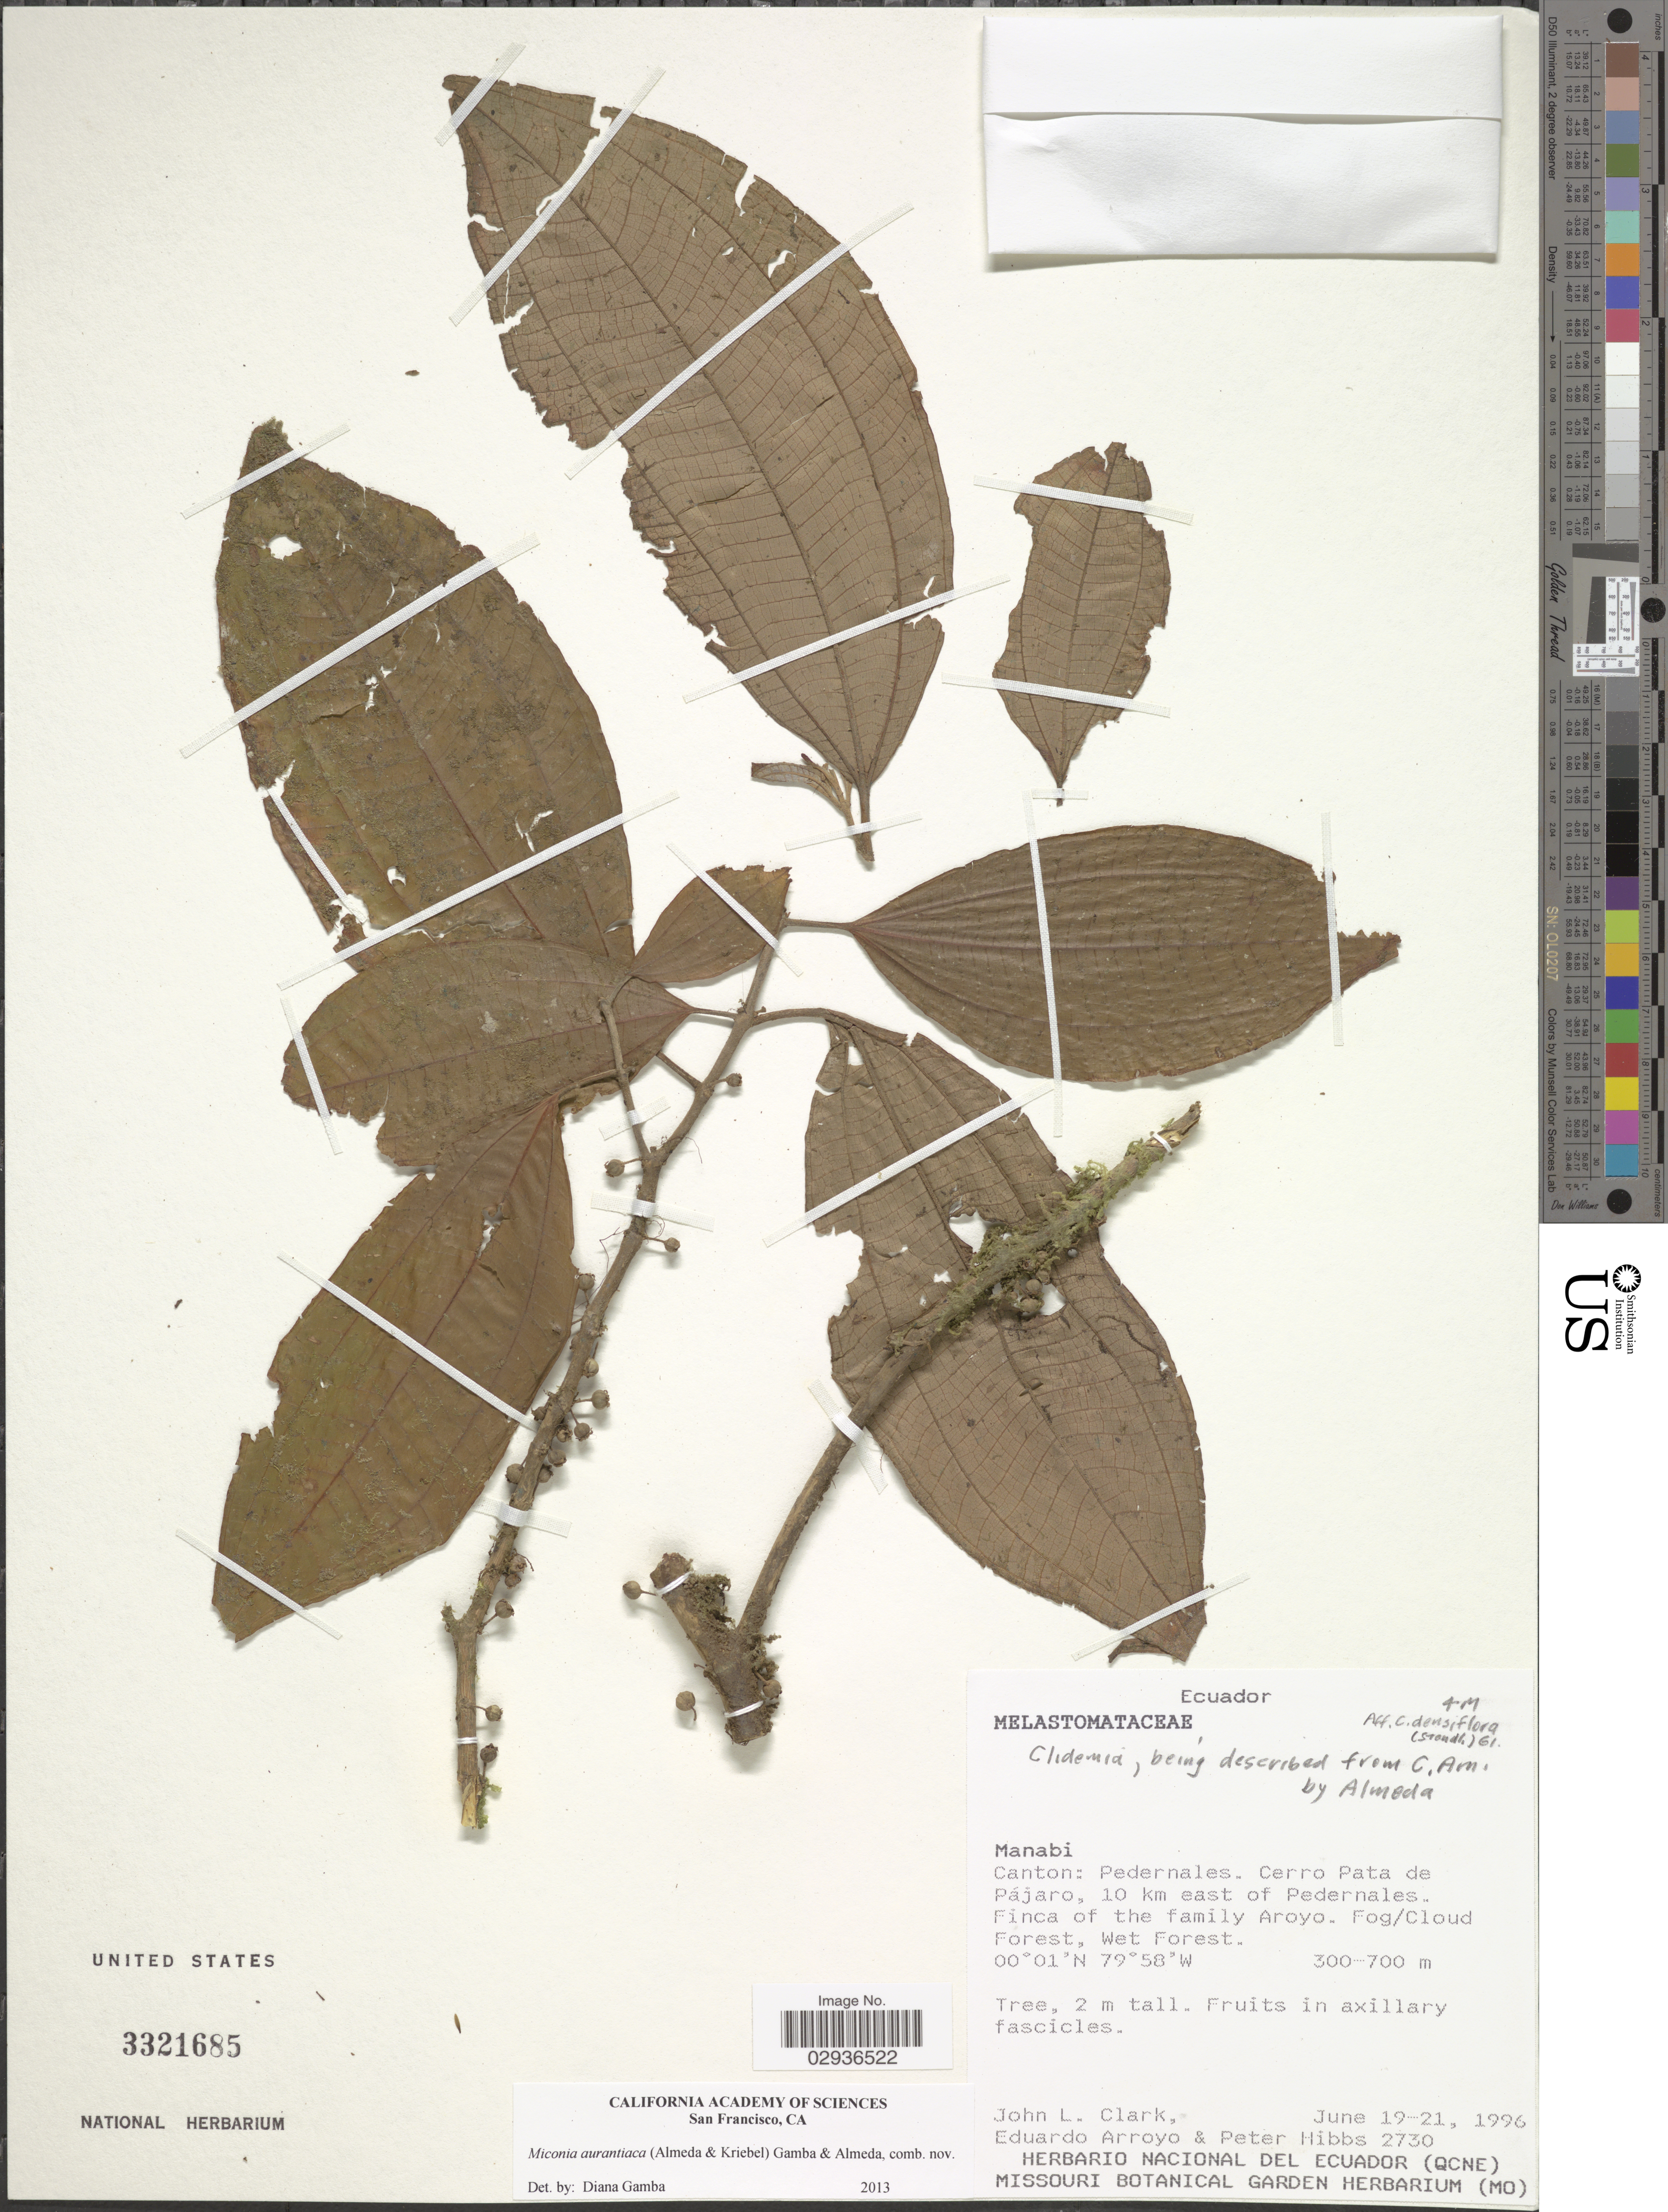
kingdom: Plantae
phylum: Tracheophyta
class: Magnoliopsida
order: Myrtales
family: Melastomataceae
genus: Miconia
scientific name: Miconia aurantiaca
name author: (Almeda & Kriebel) Gamba & Almeda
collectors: J. L. Clark, E. Arroyo & P. Hibbs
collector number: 2730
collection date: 1996-06-19/1996-06-21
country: Ecuador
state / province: Manabí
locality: Canton: Pedernales. Cerro Pata de Pájaro, 10 km east of Pedernales. Finca of the family Aroyo.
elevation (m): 300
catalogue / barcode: US 3321685